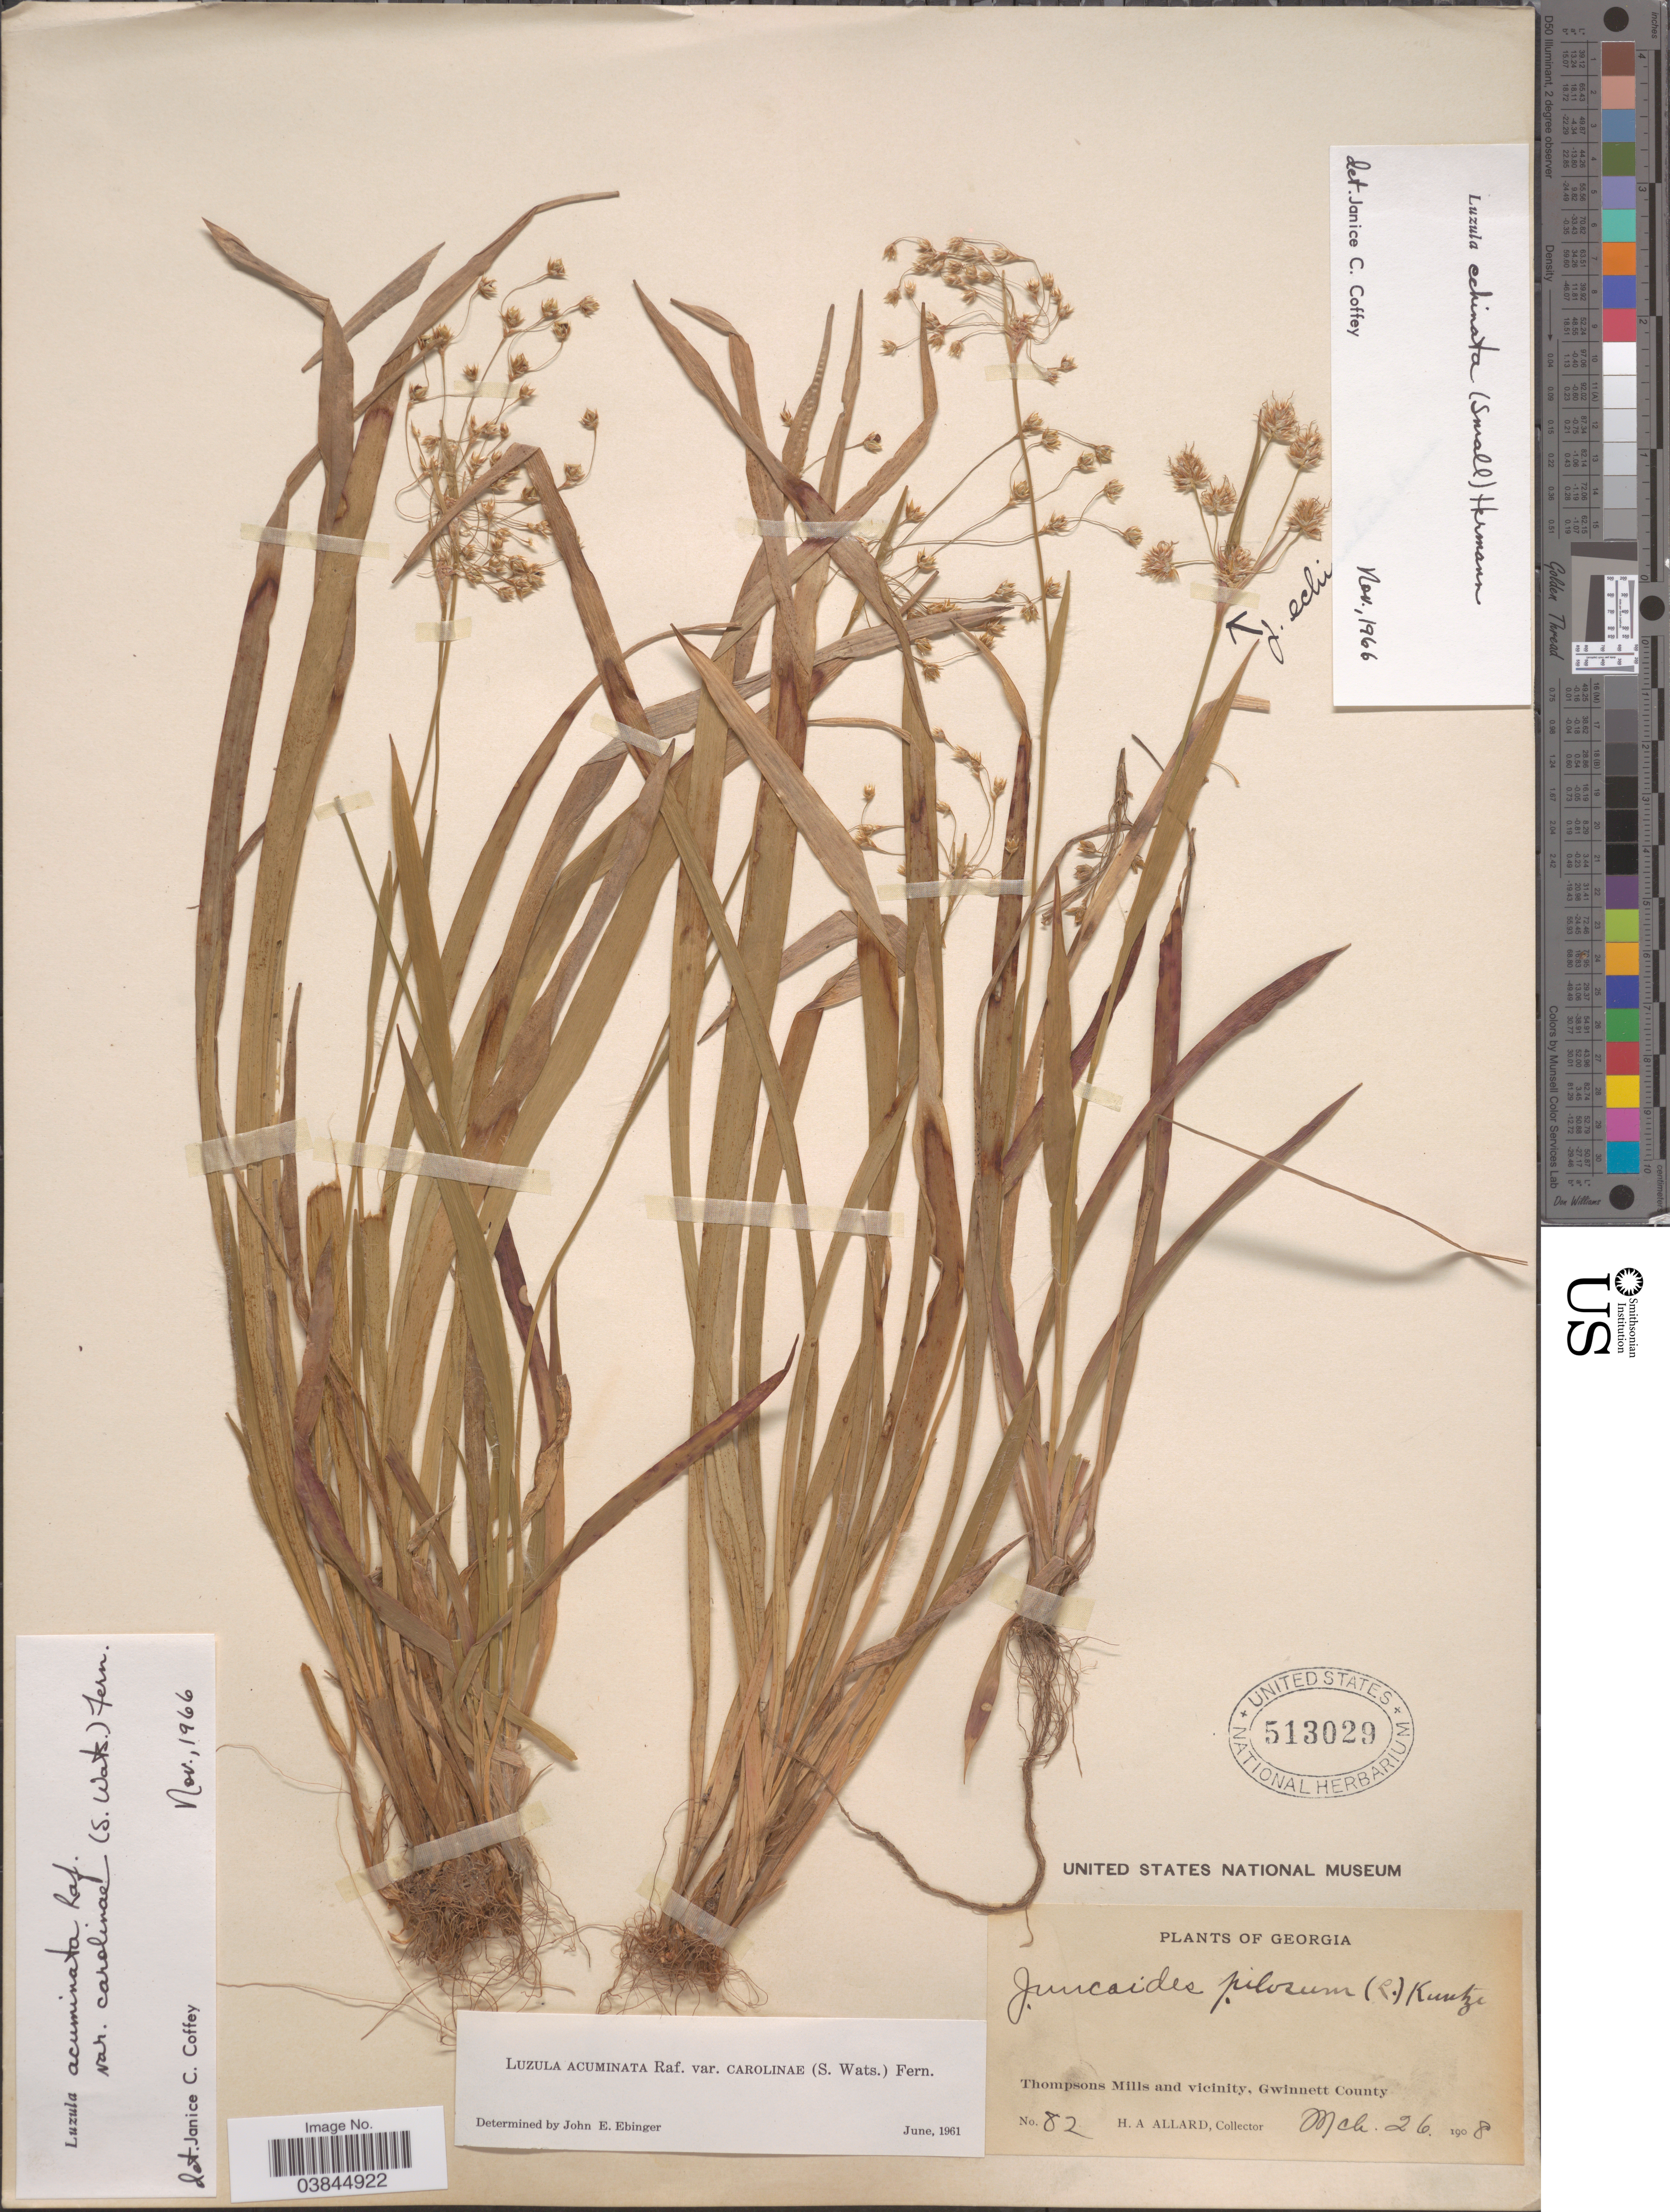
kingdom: Plantae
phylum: Tracheophyta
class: Liliopsida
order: Poales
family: Juncaceae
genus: Luzula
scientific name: Luzula acuminata var. carolinae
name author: (S. Watson) Fernald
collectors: H. A. Allard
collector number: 82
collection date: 1908-03-26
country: United States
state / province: Georgia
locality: Thompsons Mills and vicinity, Gwinnett County.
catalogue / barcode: US 513029